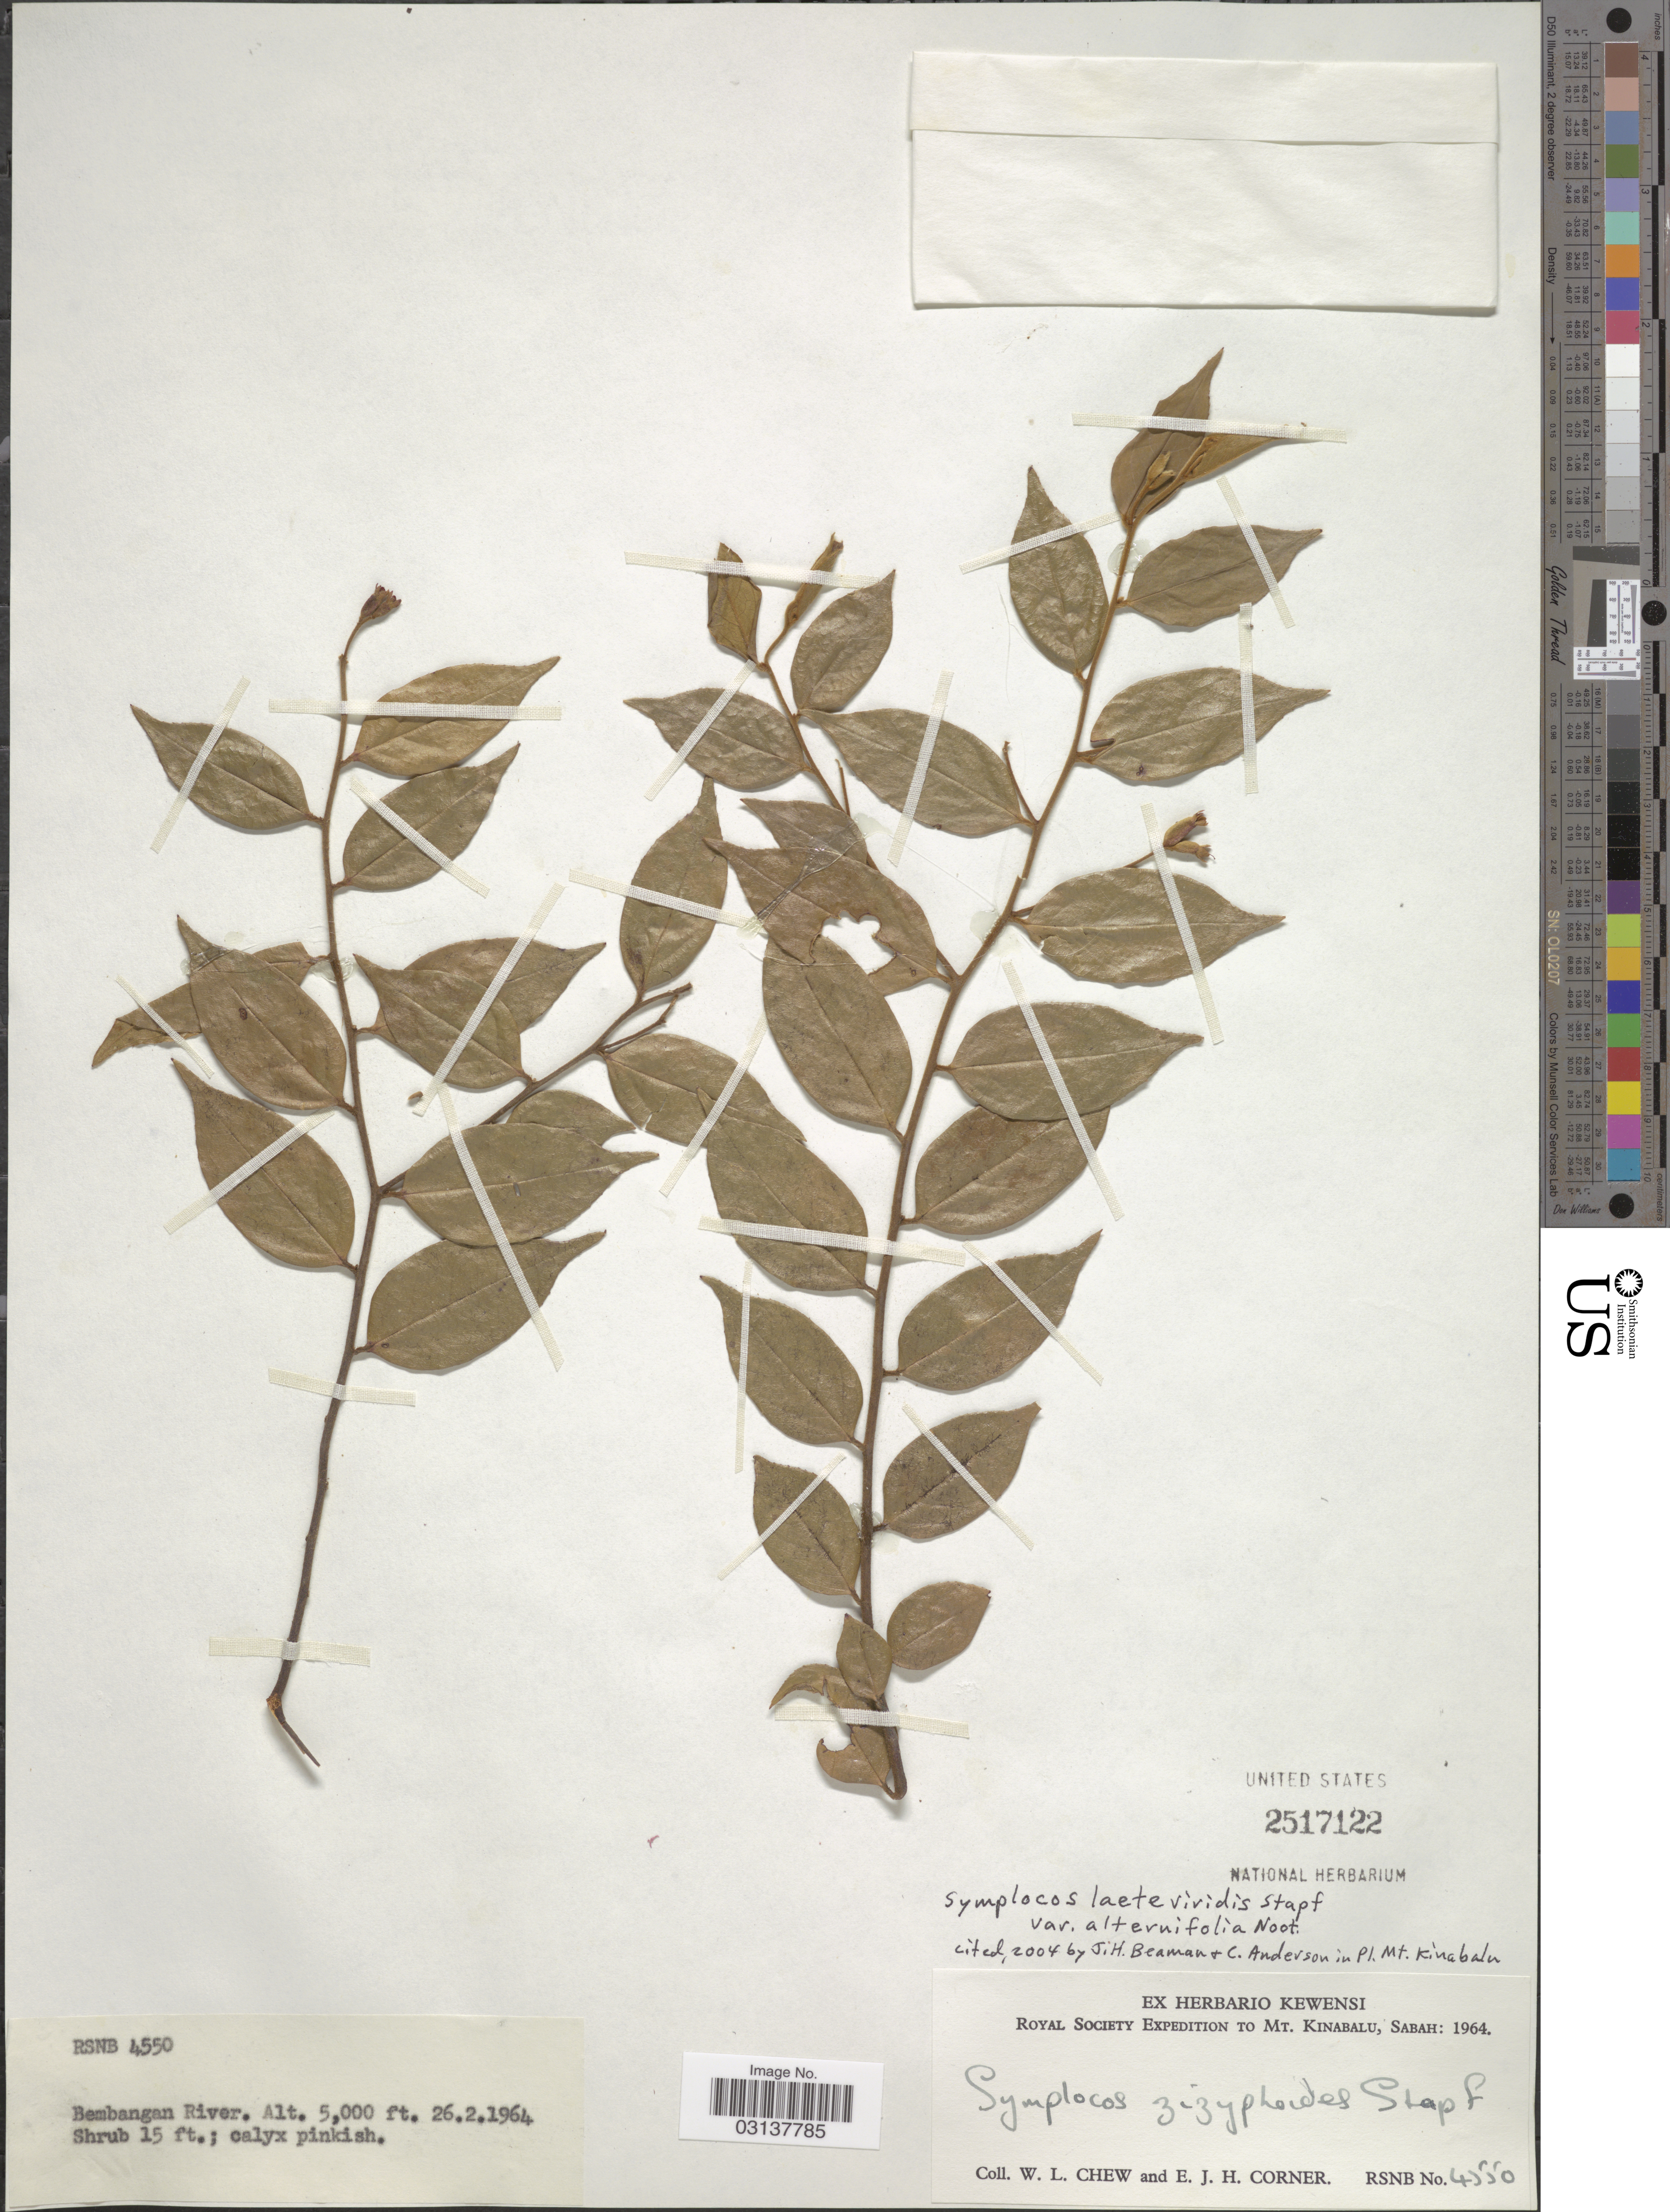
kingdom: Plantae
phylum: Tracheophyta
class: Magnoliopsida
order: Ericales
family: Symplocaceae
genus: Symplocos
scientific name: Symplocos laeteviridis var. alternifolia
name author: Noot.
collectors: W. Chew & E. Corner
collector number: RSNB 4550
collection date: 1964-02-26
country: Malaysia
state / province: Sabah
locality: Mt. Kinabalu, Sabah, Bembangan River.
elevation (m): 1524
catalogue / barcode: US 2517122